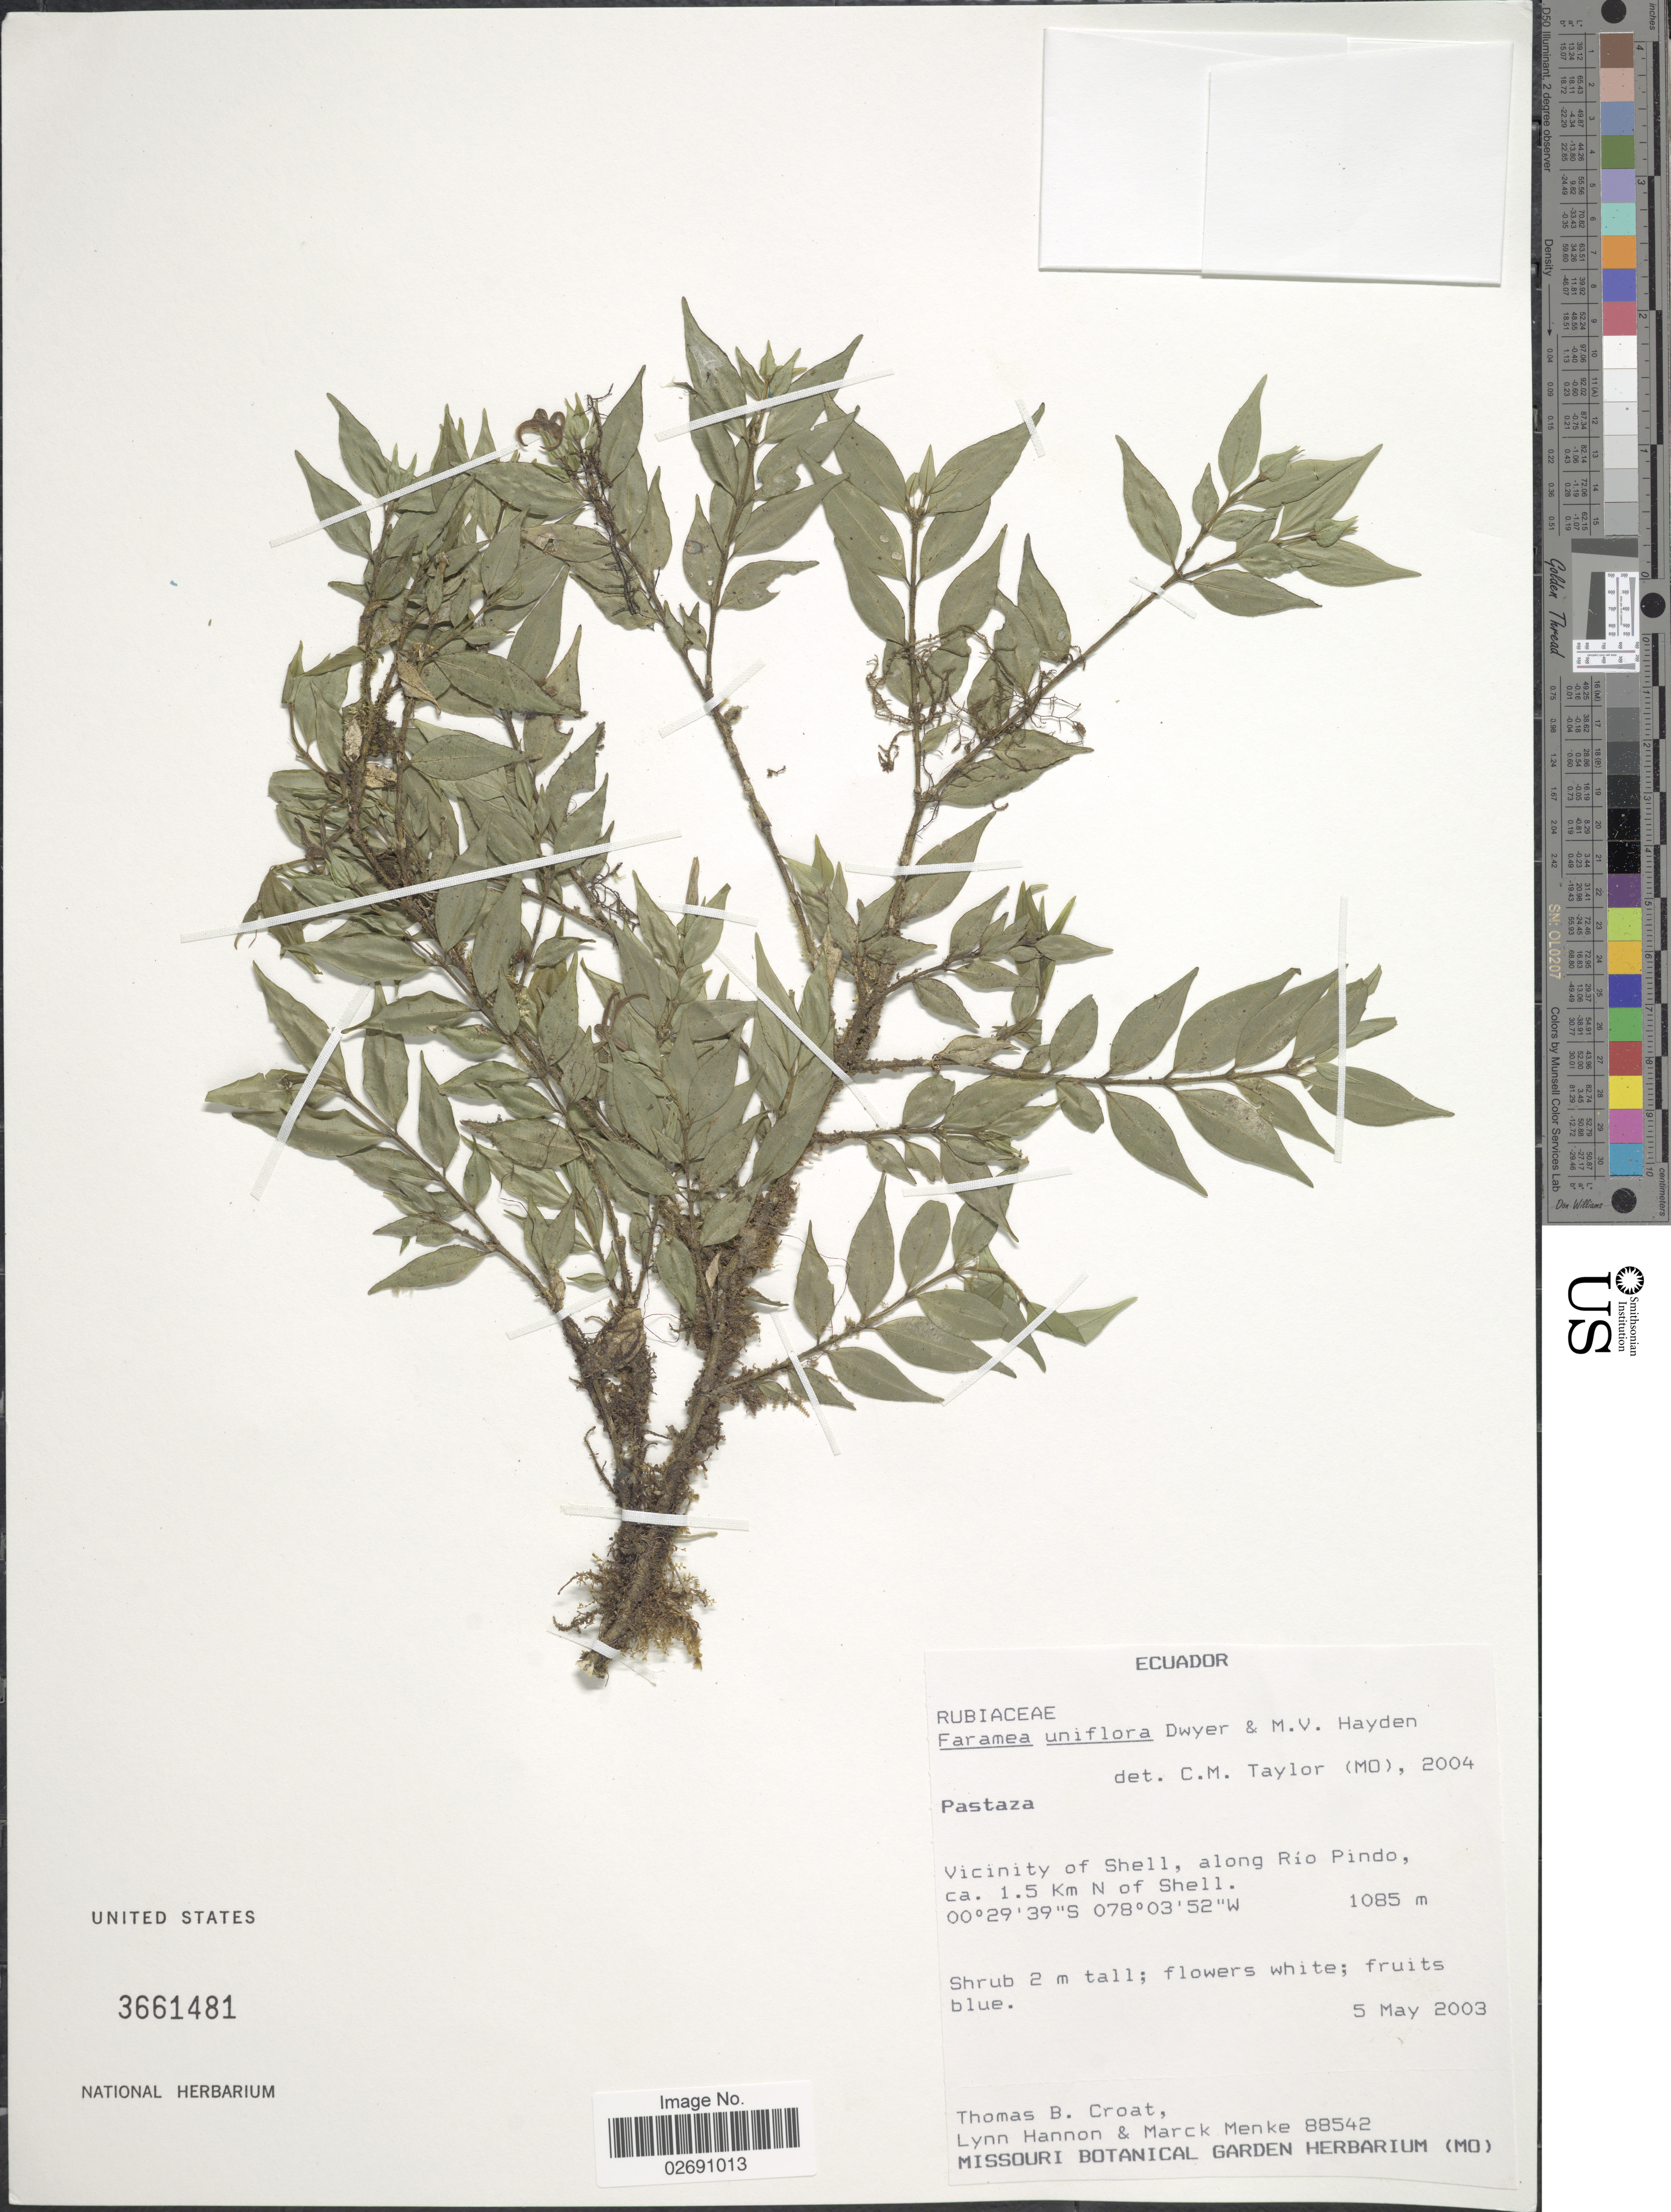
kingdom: Plantae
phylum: Tracheophyta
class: Magnoliopsida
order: Gentianales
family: Rubiaceae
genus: Faramea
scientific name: Faramea uniflora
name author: Dwyer & M.V. Hayden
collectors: T. B. Croat, L. Hannon & M. Menke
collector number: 88542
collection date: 2003-05-05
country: Ecuador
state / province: Pastaza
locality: Vicinity of Shell, along Rio Pindo, ca. 1.5 km N of Shell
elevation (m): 1085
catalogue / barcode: US 3661481